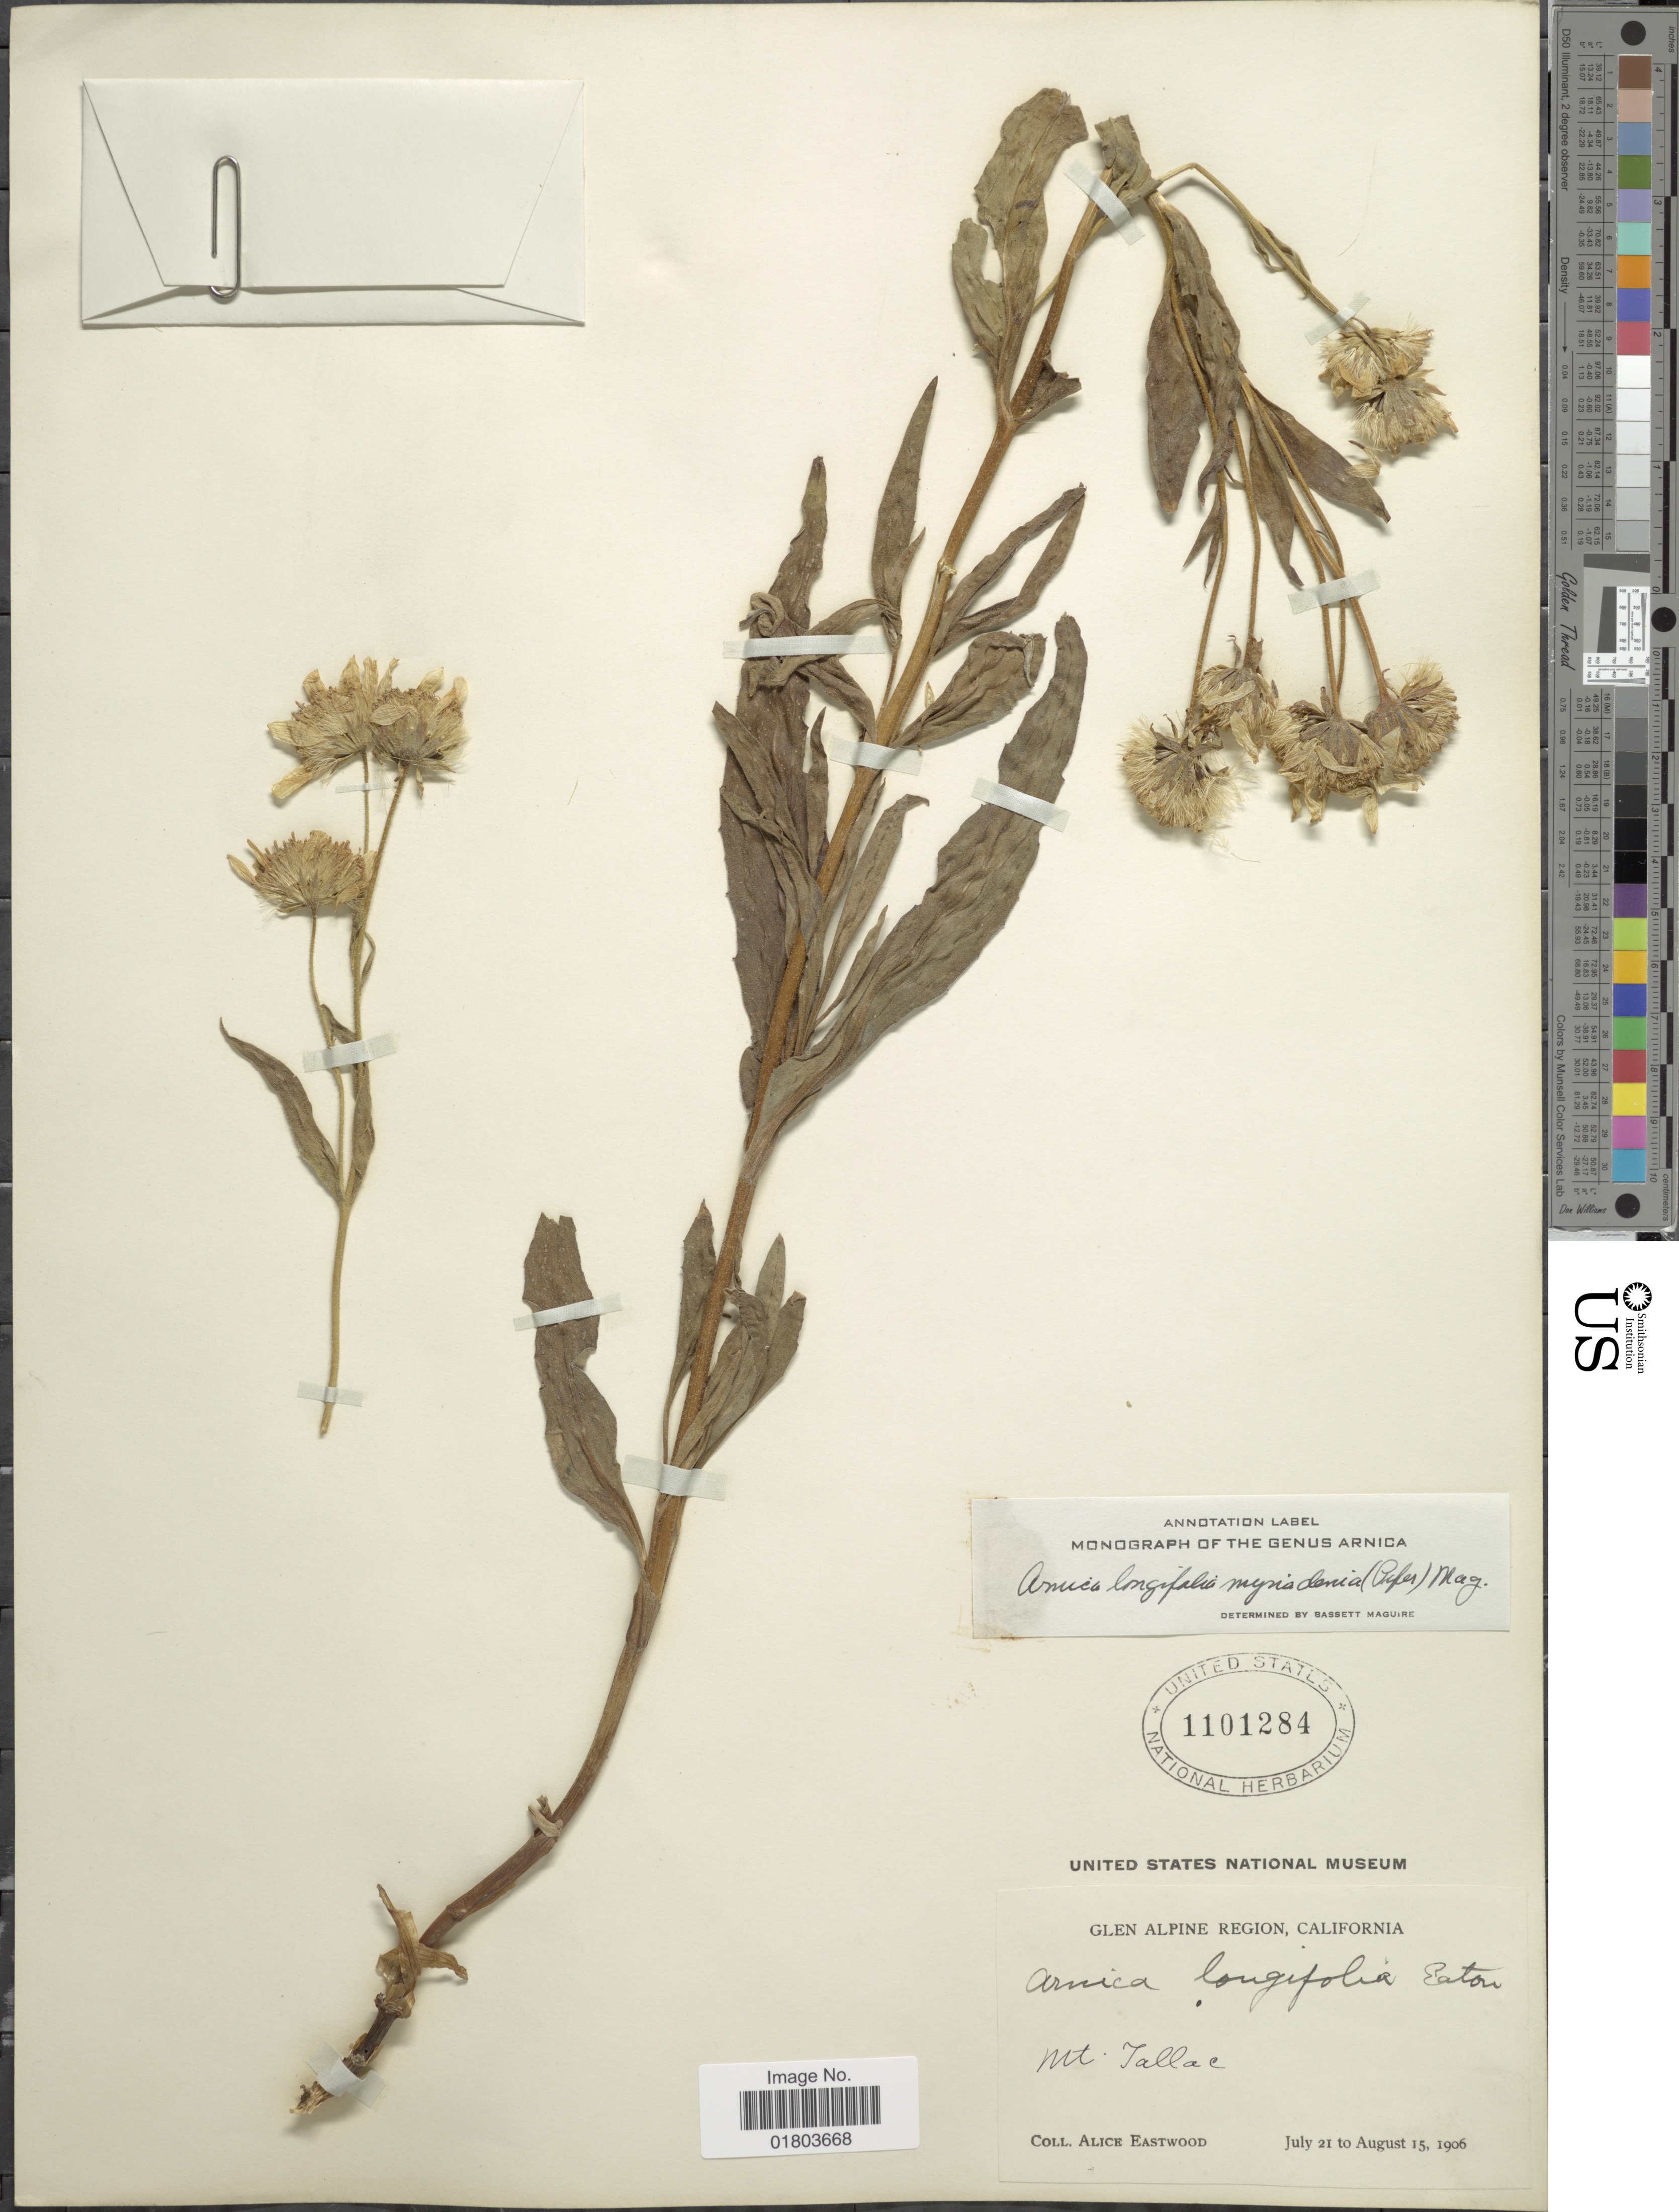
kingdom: Plantae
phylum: Tracheophyta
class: Magnoliopsida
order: Asterales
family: Asteraceae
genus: Arnica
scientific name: Arnica longifolia subsp. myriadenia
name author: (Piper) Maguire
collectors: A. Eastwood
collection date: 1906-07-21/1906-08-15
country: United States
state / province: California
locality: Glen Alpine Region, Mt Tallac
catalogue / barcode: US 1101284